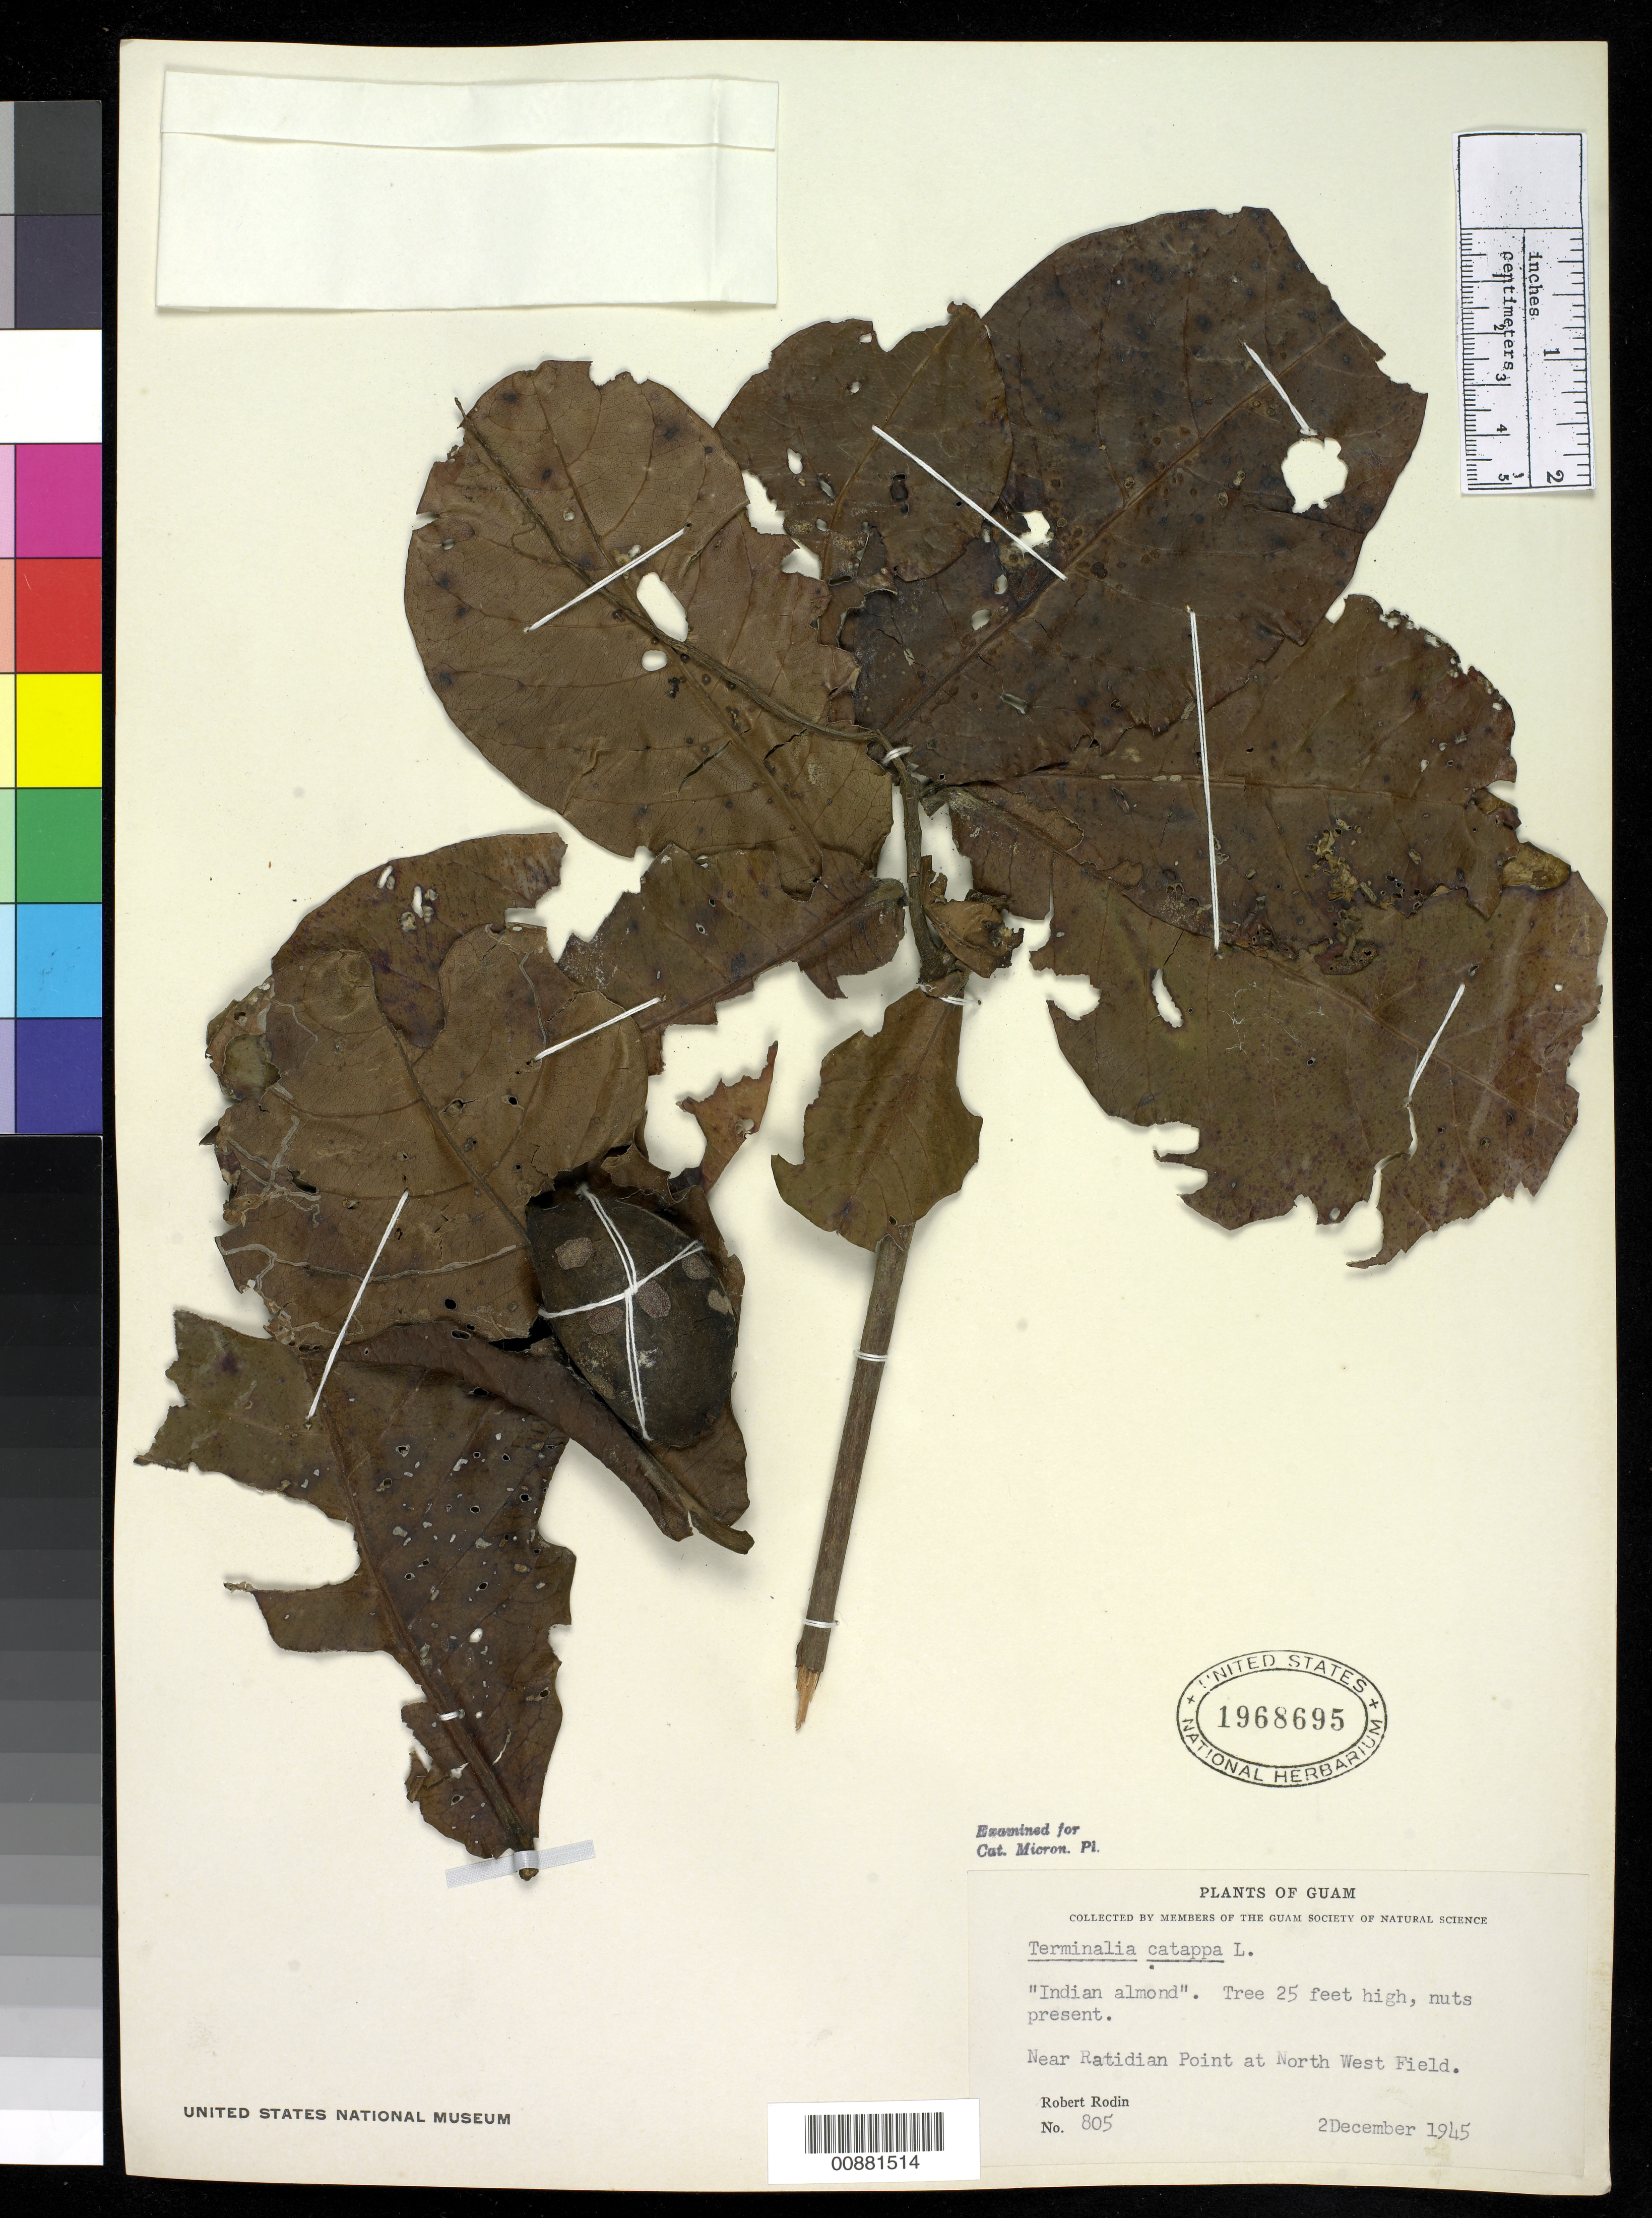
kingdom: Plantae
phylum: Tracheophyta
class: Magnoliopsida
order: Myrtales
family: Combretaceae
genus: Terminalia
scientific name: Terminalia catappa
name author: L.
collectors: R. J. Rodin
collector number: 805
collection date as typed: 02 Dec 1945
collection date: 1945-12-02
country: Guam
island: Guam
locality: Near Ratidian Point at NW Field.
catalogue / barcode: US 1968695